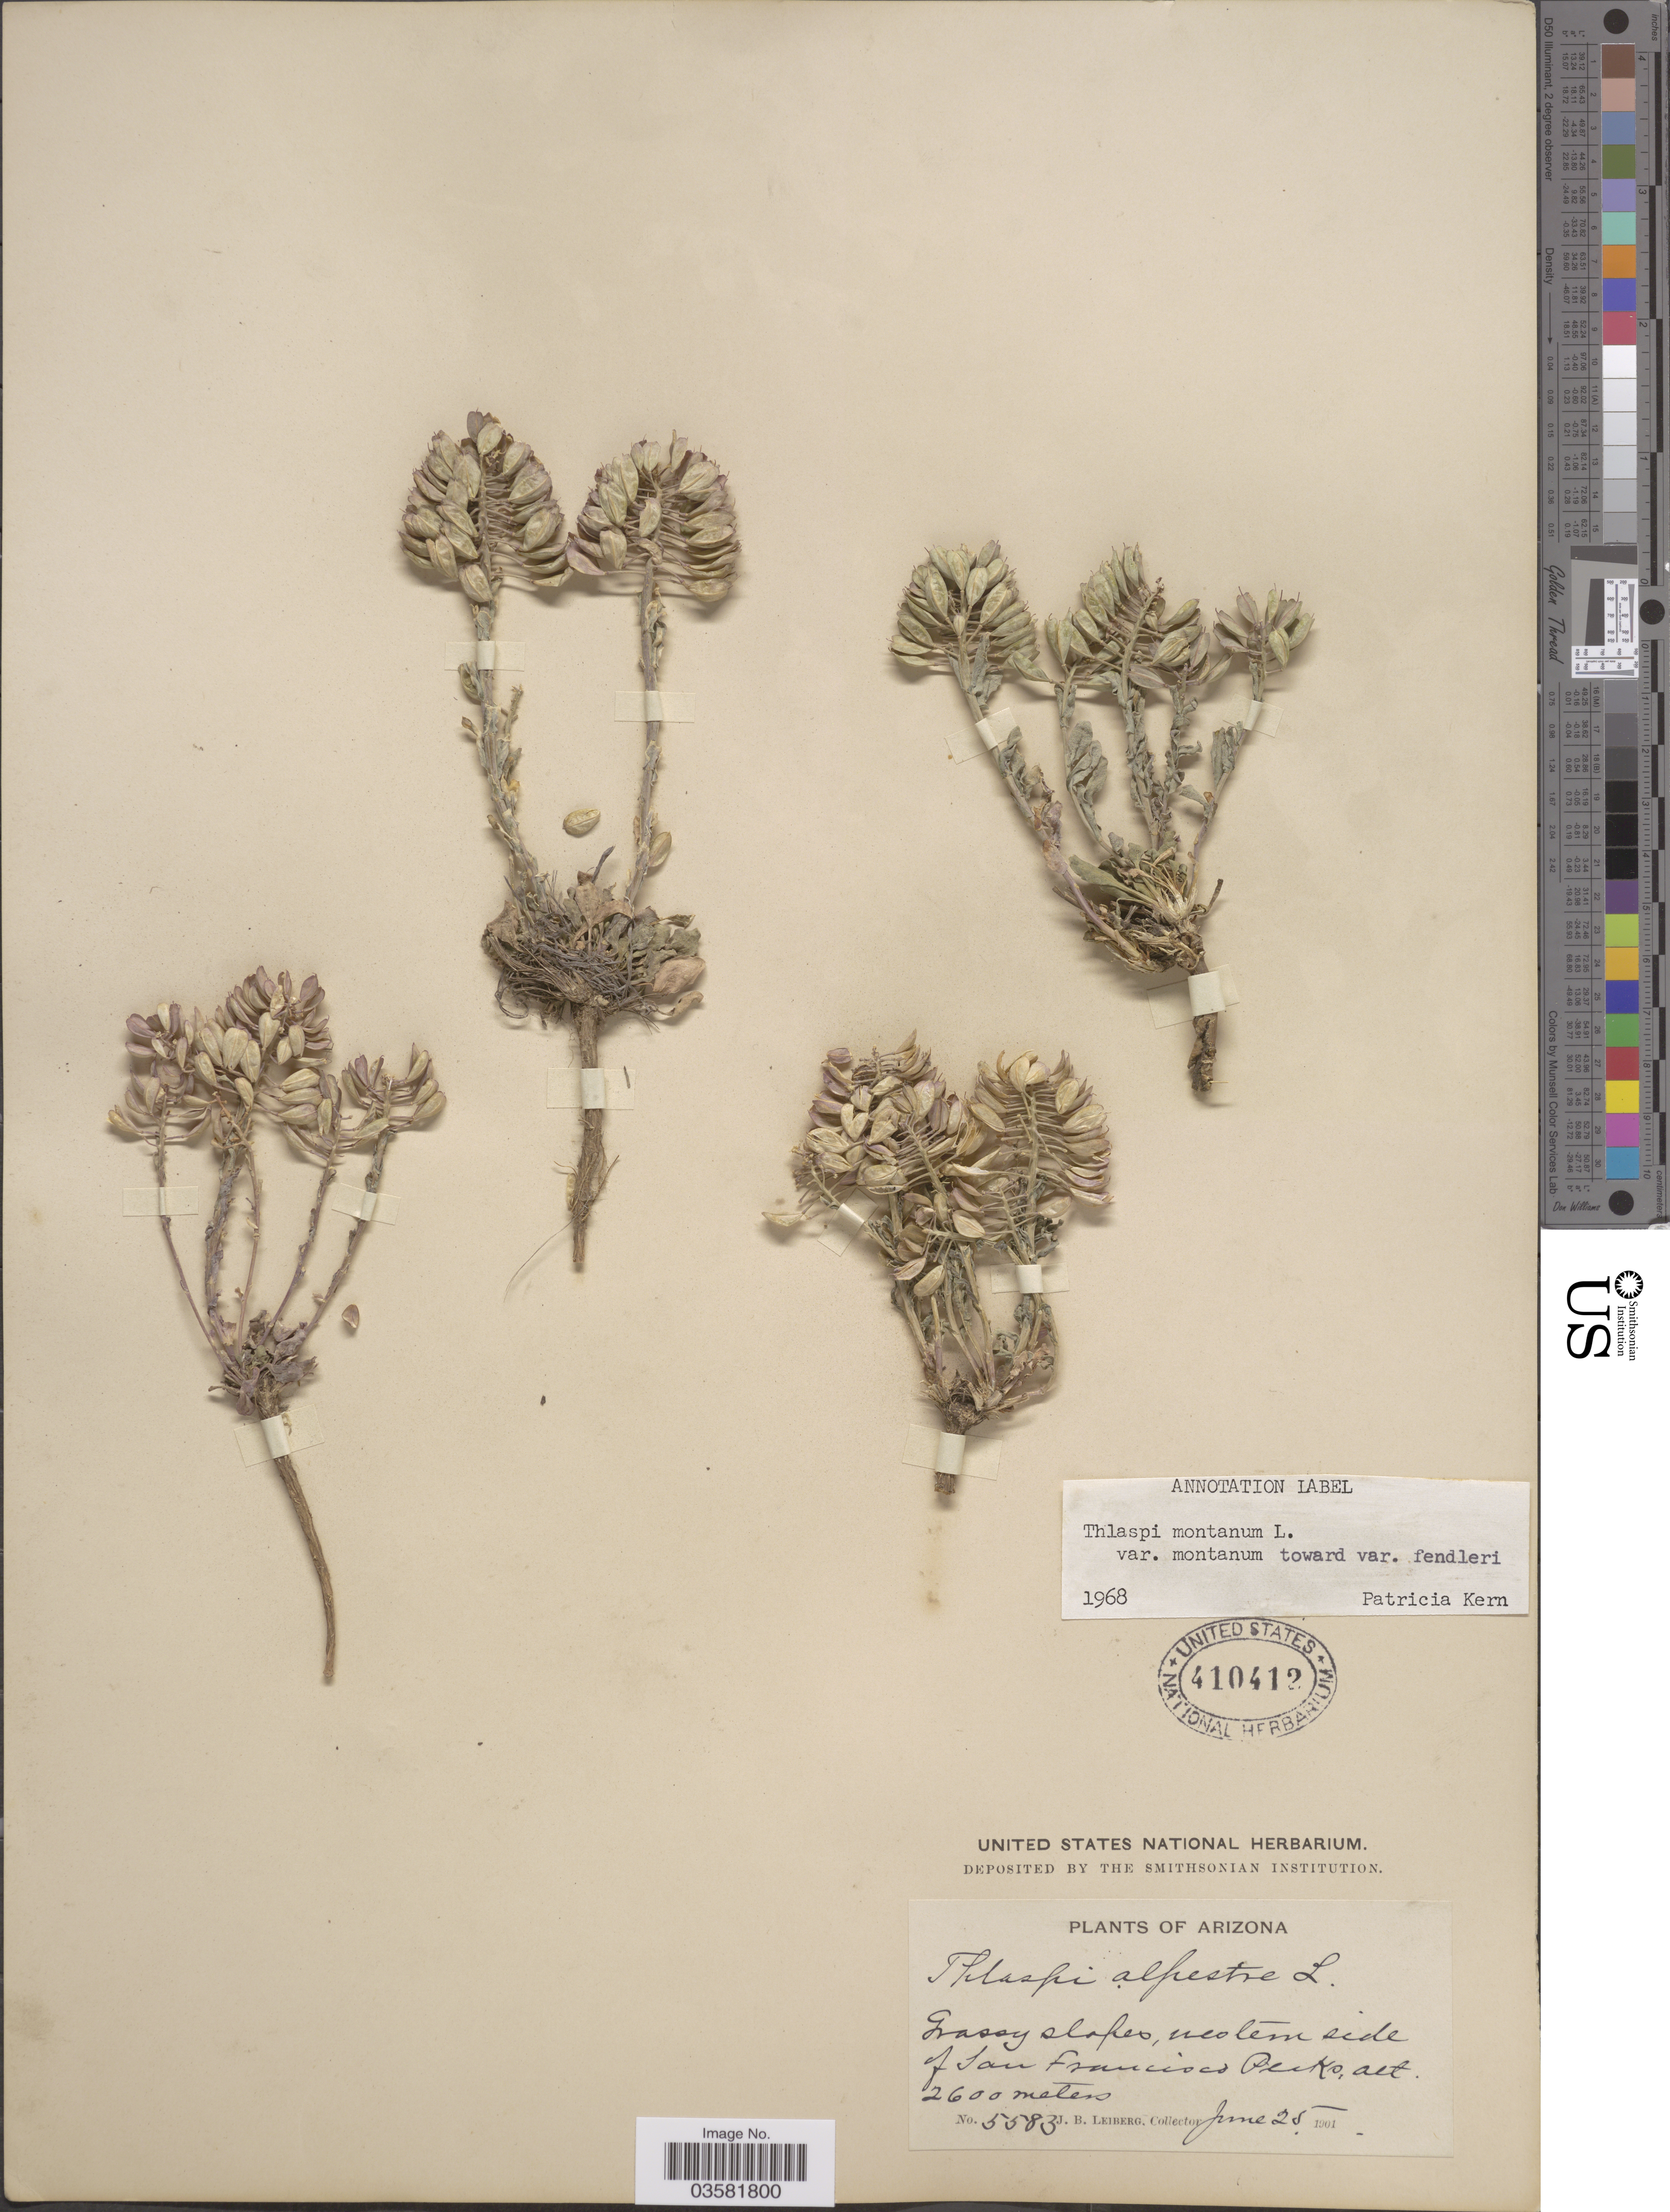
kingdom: Plantae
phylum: Tracheophyta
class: Magnoliopsida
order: Brassicales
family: Brassicaceae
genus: Thlaspi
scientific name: Thlaspi montanum var. montanum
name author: L.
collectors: J. B. Leiberg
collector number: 5583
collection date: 1901-06-25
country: United States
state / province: Arizona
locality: Grassy slopes, western side of San Francisco Peaks.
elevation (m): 2600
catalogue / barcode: US 410412